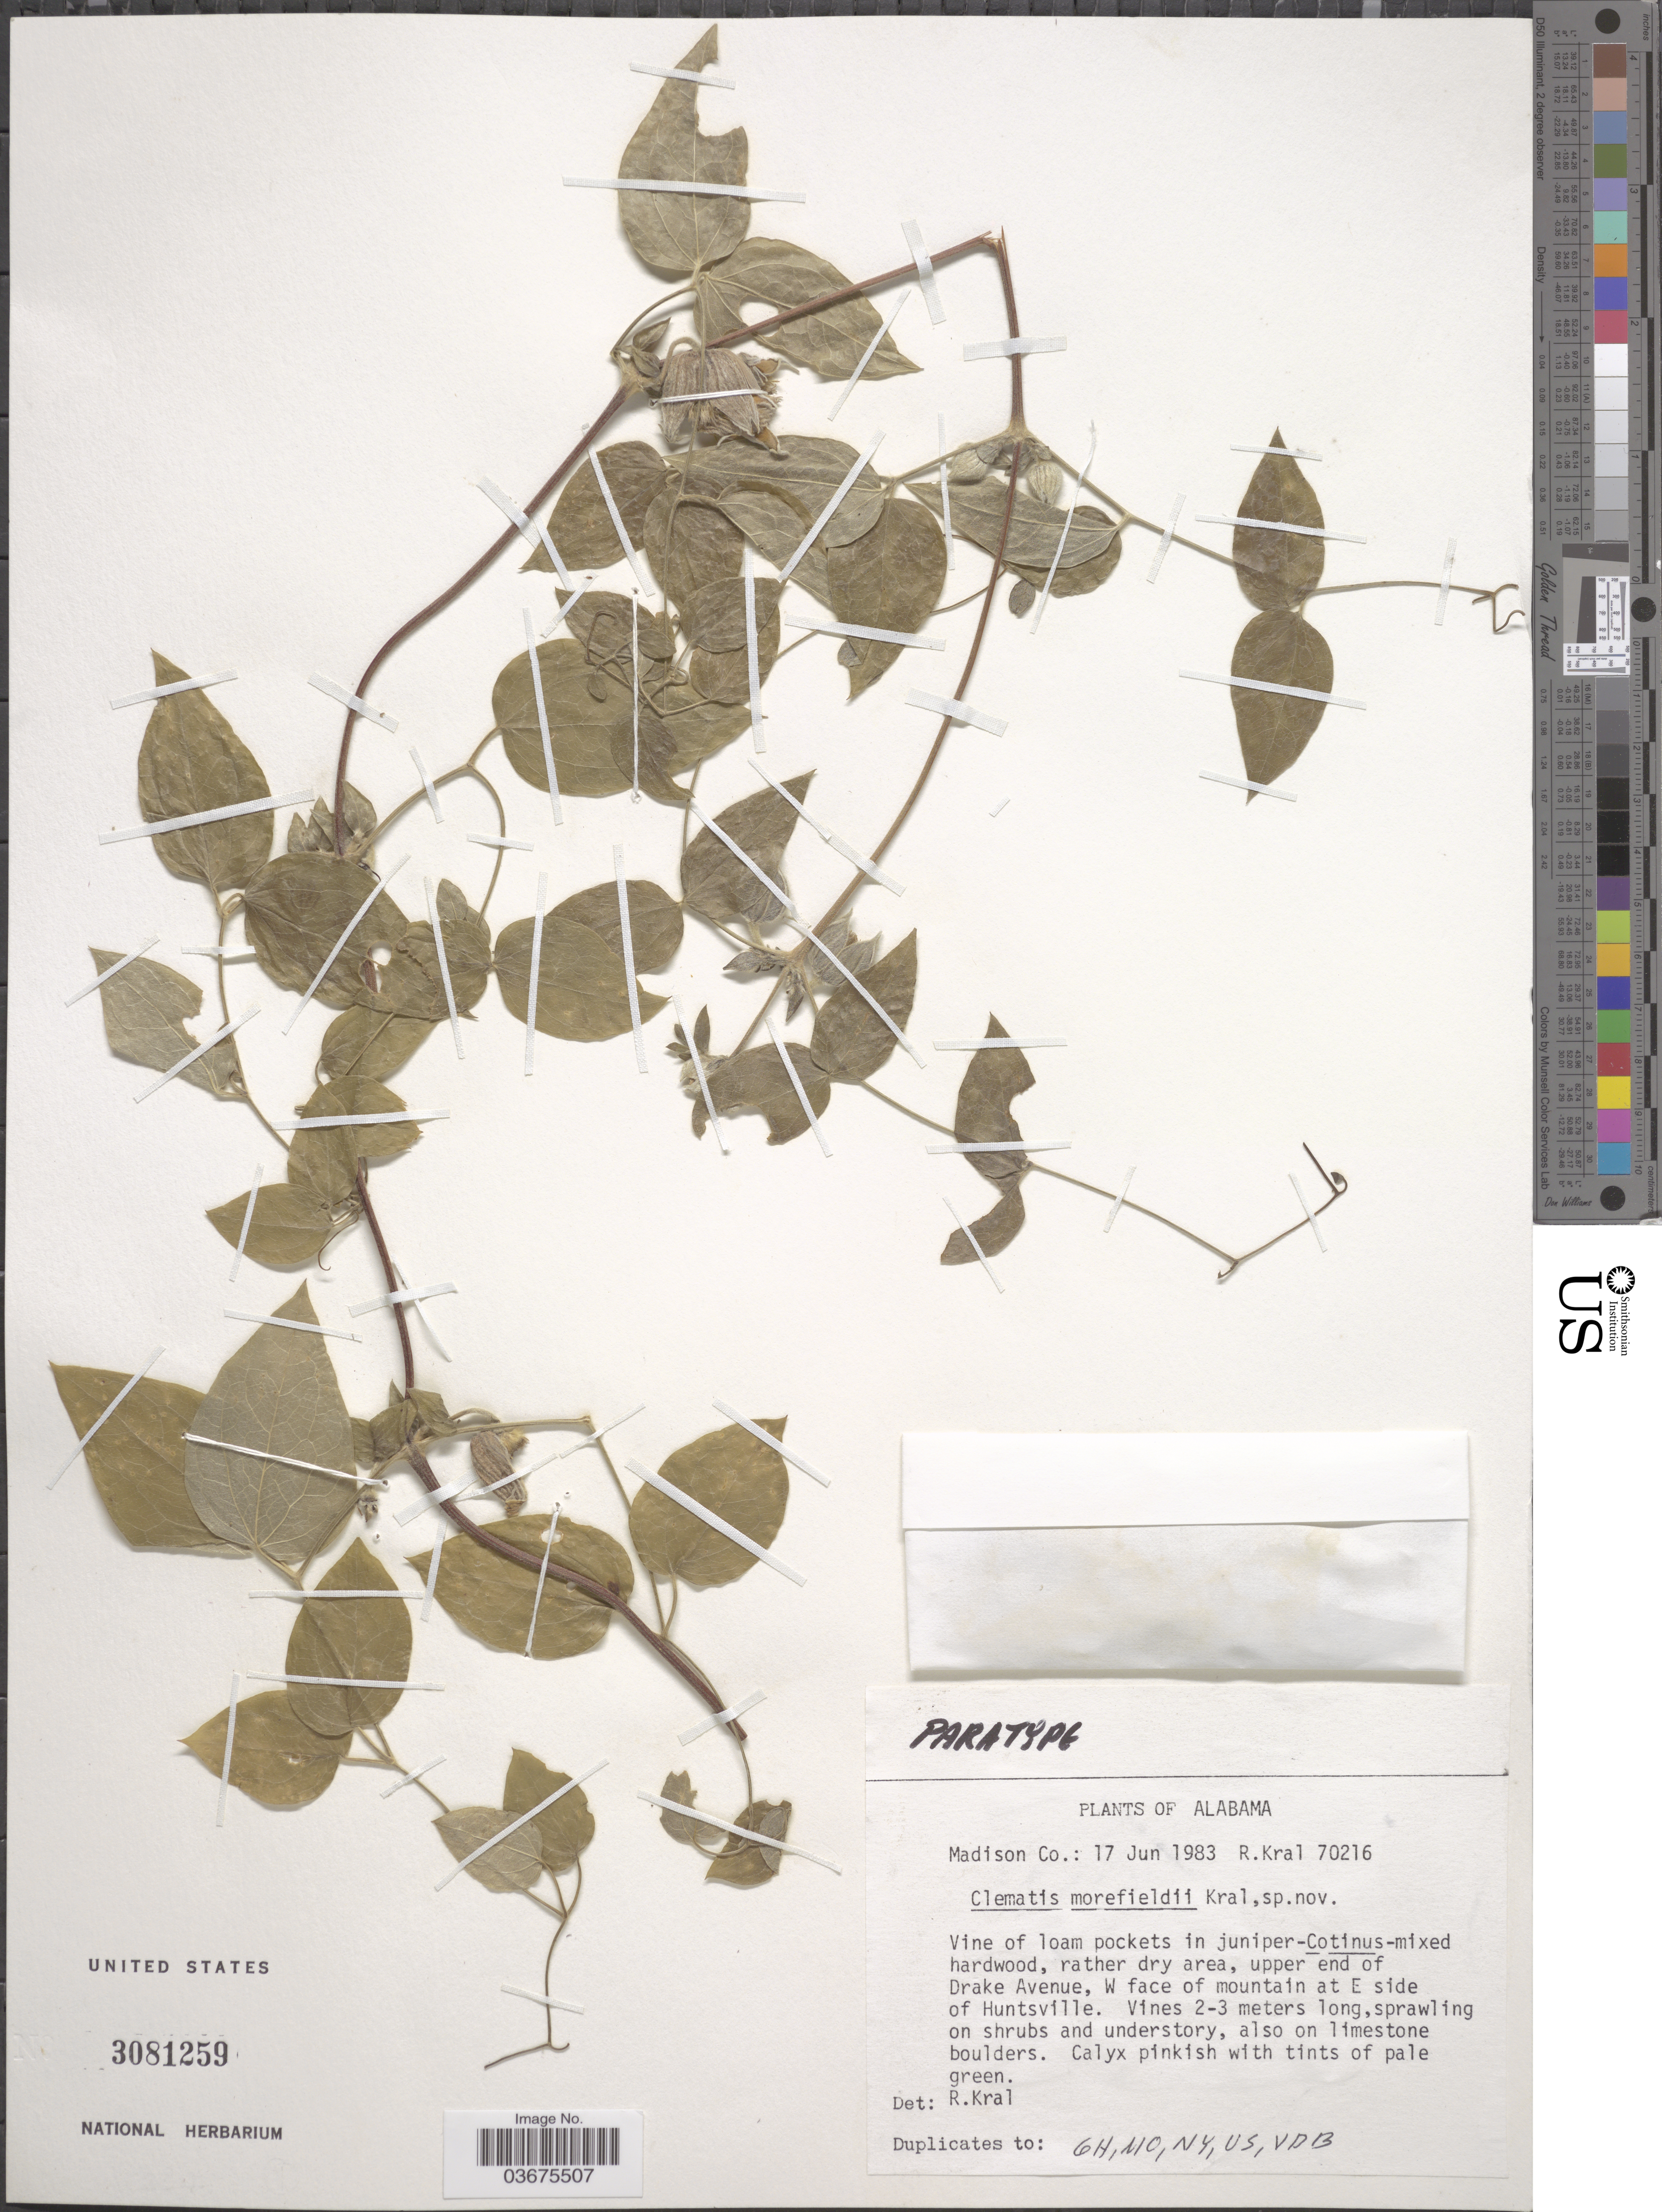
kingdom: Plantae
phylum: Tracheophyta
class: Magnoliopsida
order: Ranunculales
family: Ranunculaceae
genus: Clematis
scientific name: Clematis morefieldii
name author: Kral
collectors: R. Kral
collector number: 70216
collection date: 1983-06-17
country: United States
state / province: Alabama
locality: Madison Co. Upper end of Drake Avenue, W face of mountain at E side of Huntsville.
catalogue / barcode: US 3081259